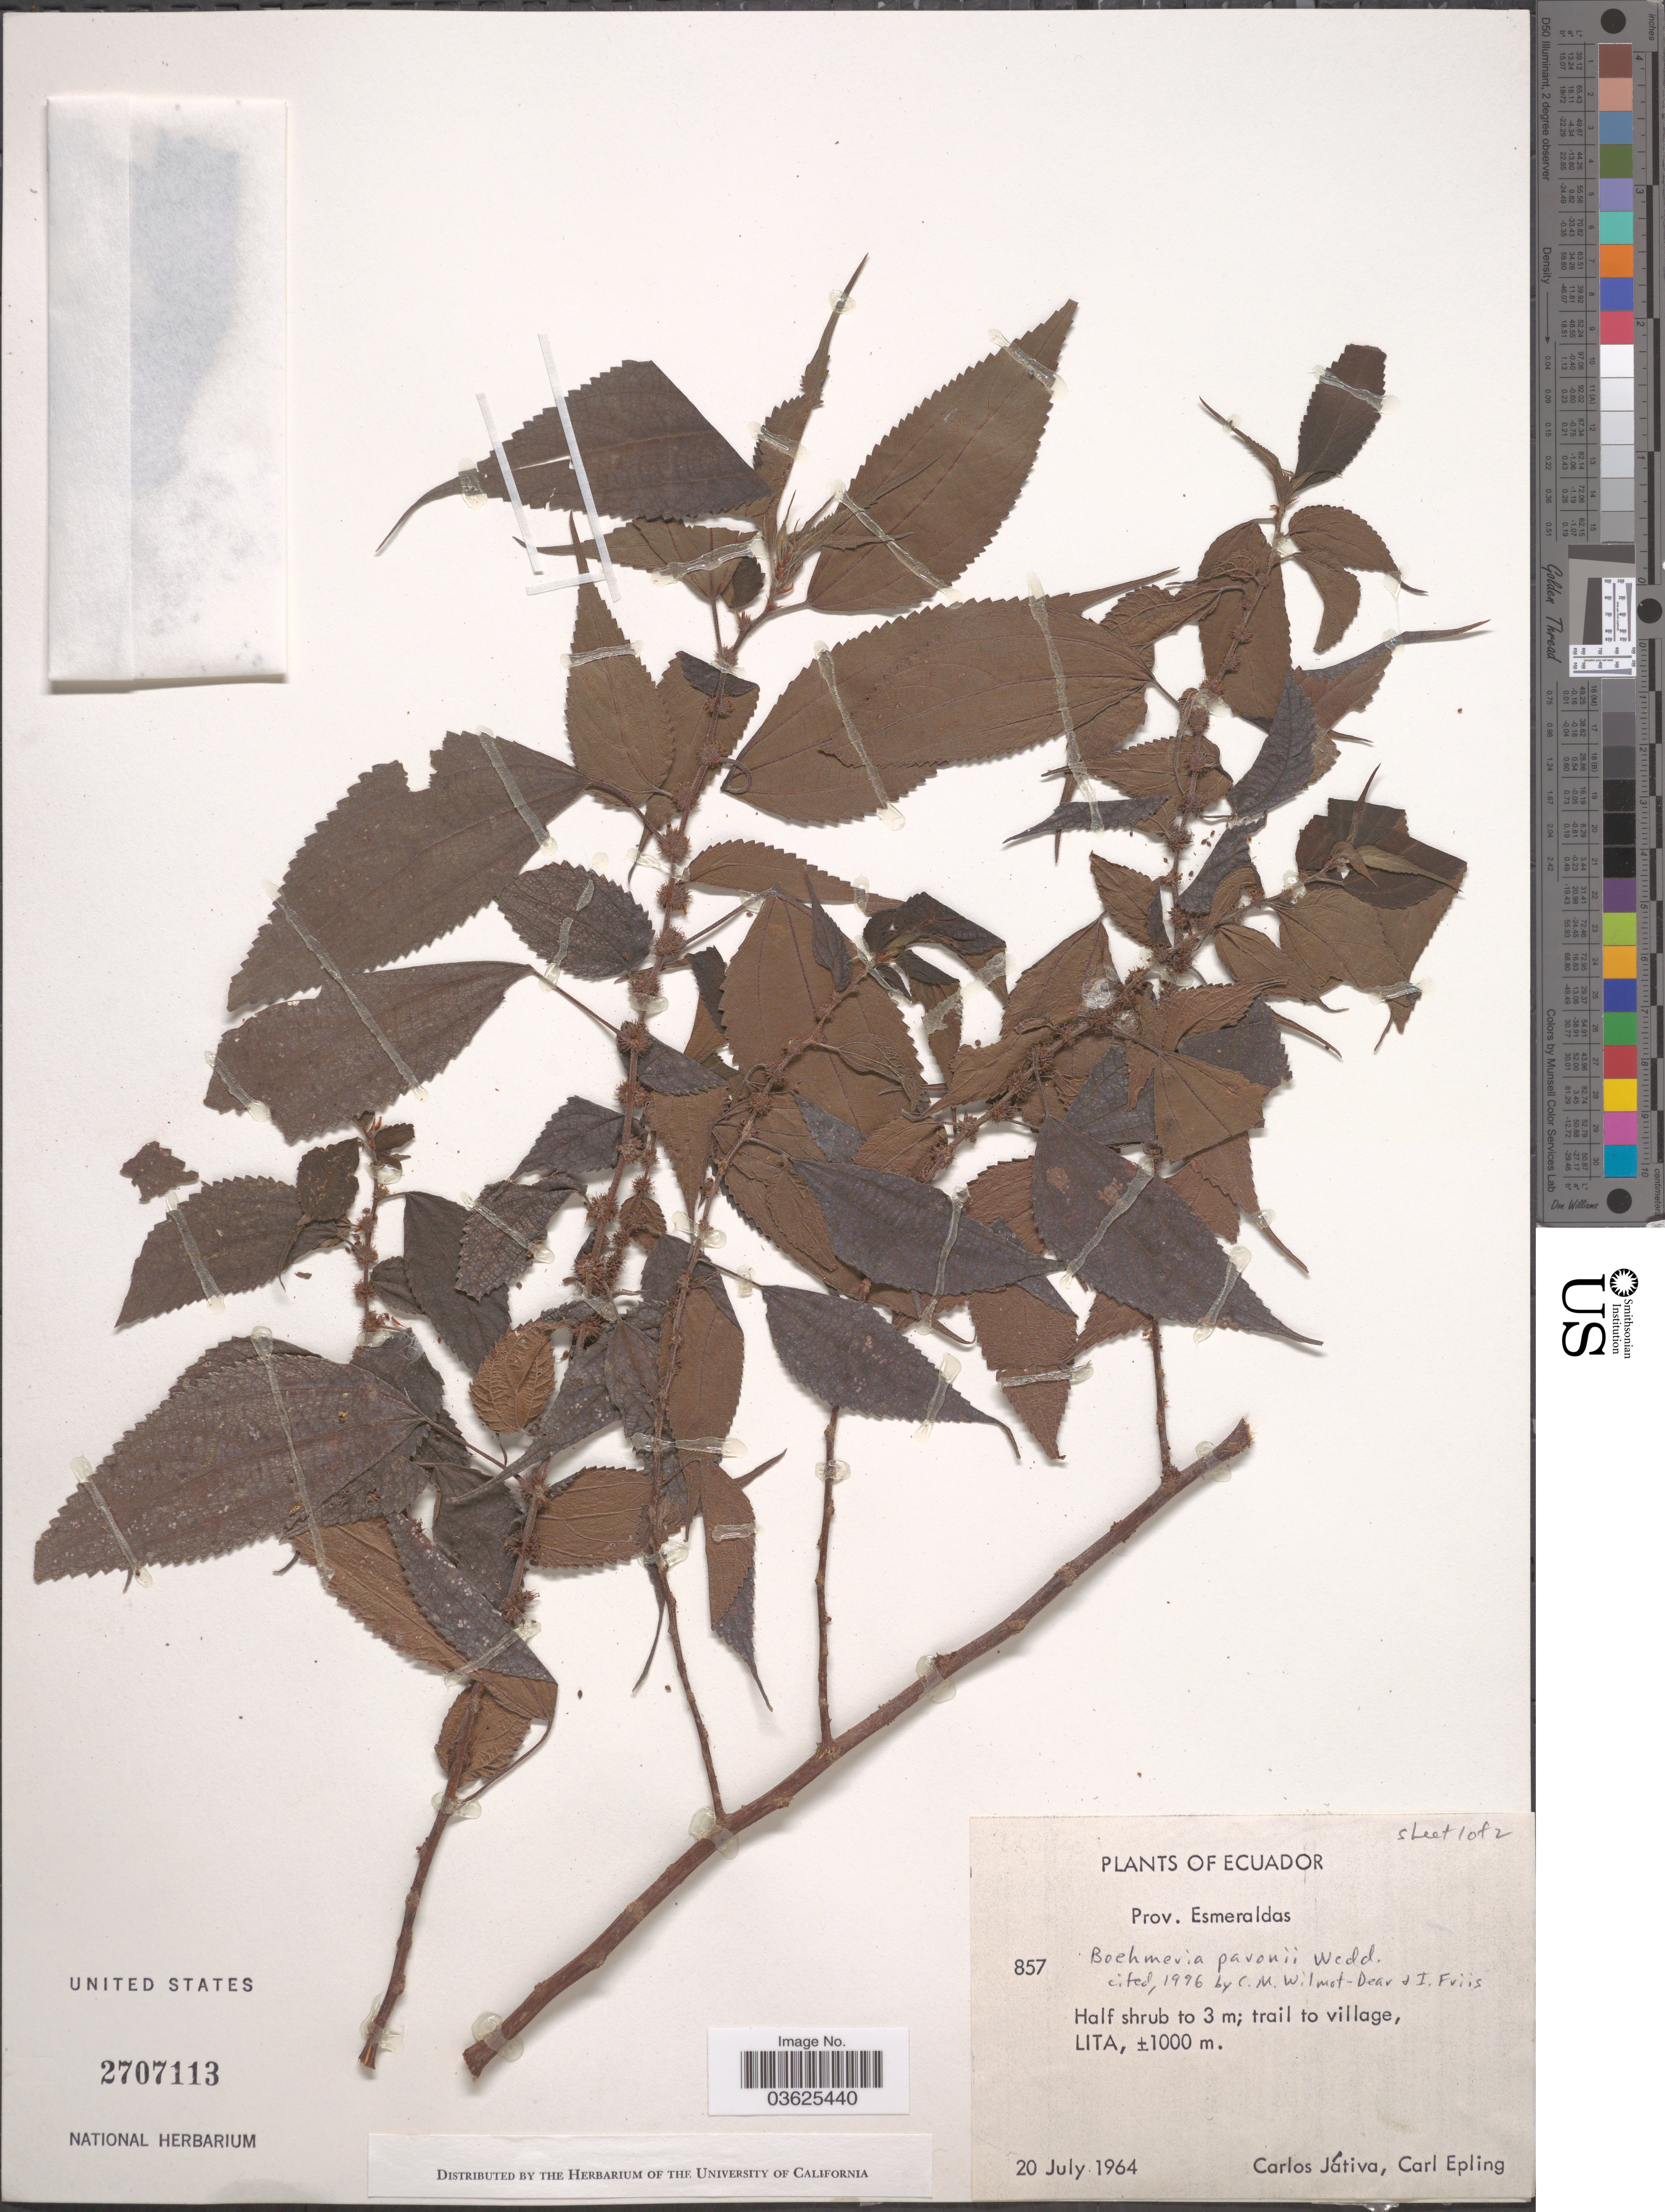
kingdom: Plantae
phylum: Tracheophyta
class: Magnoliopsida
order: Rosales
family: Urticaceae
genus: Boehmeria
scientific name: Boehmeria pavonii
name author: Wedd.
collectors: C. D. Játiva & C. C. Epling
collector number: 857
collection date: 1964-07-20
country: Ecuador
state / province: Esmeraldas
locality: Trail to village, Lita.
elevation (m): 1000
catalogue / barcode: US 2707113